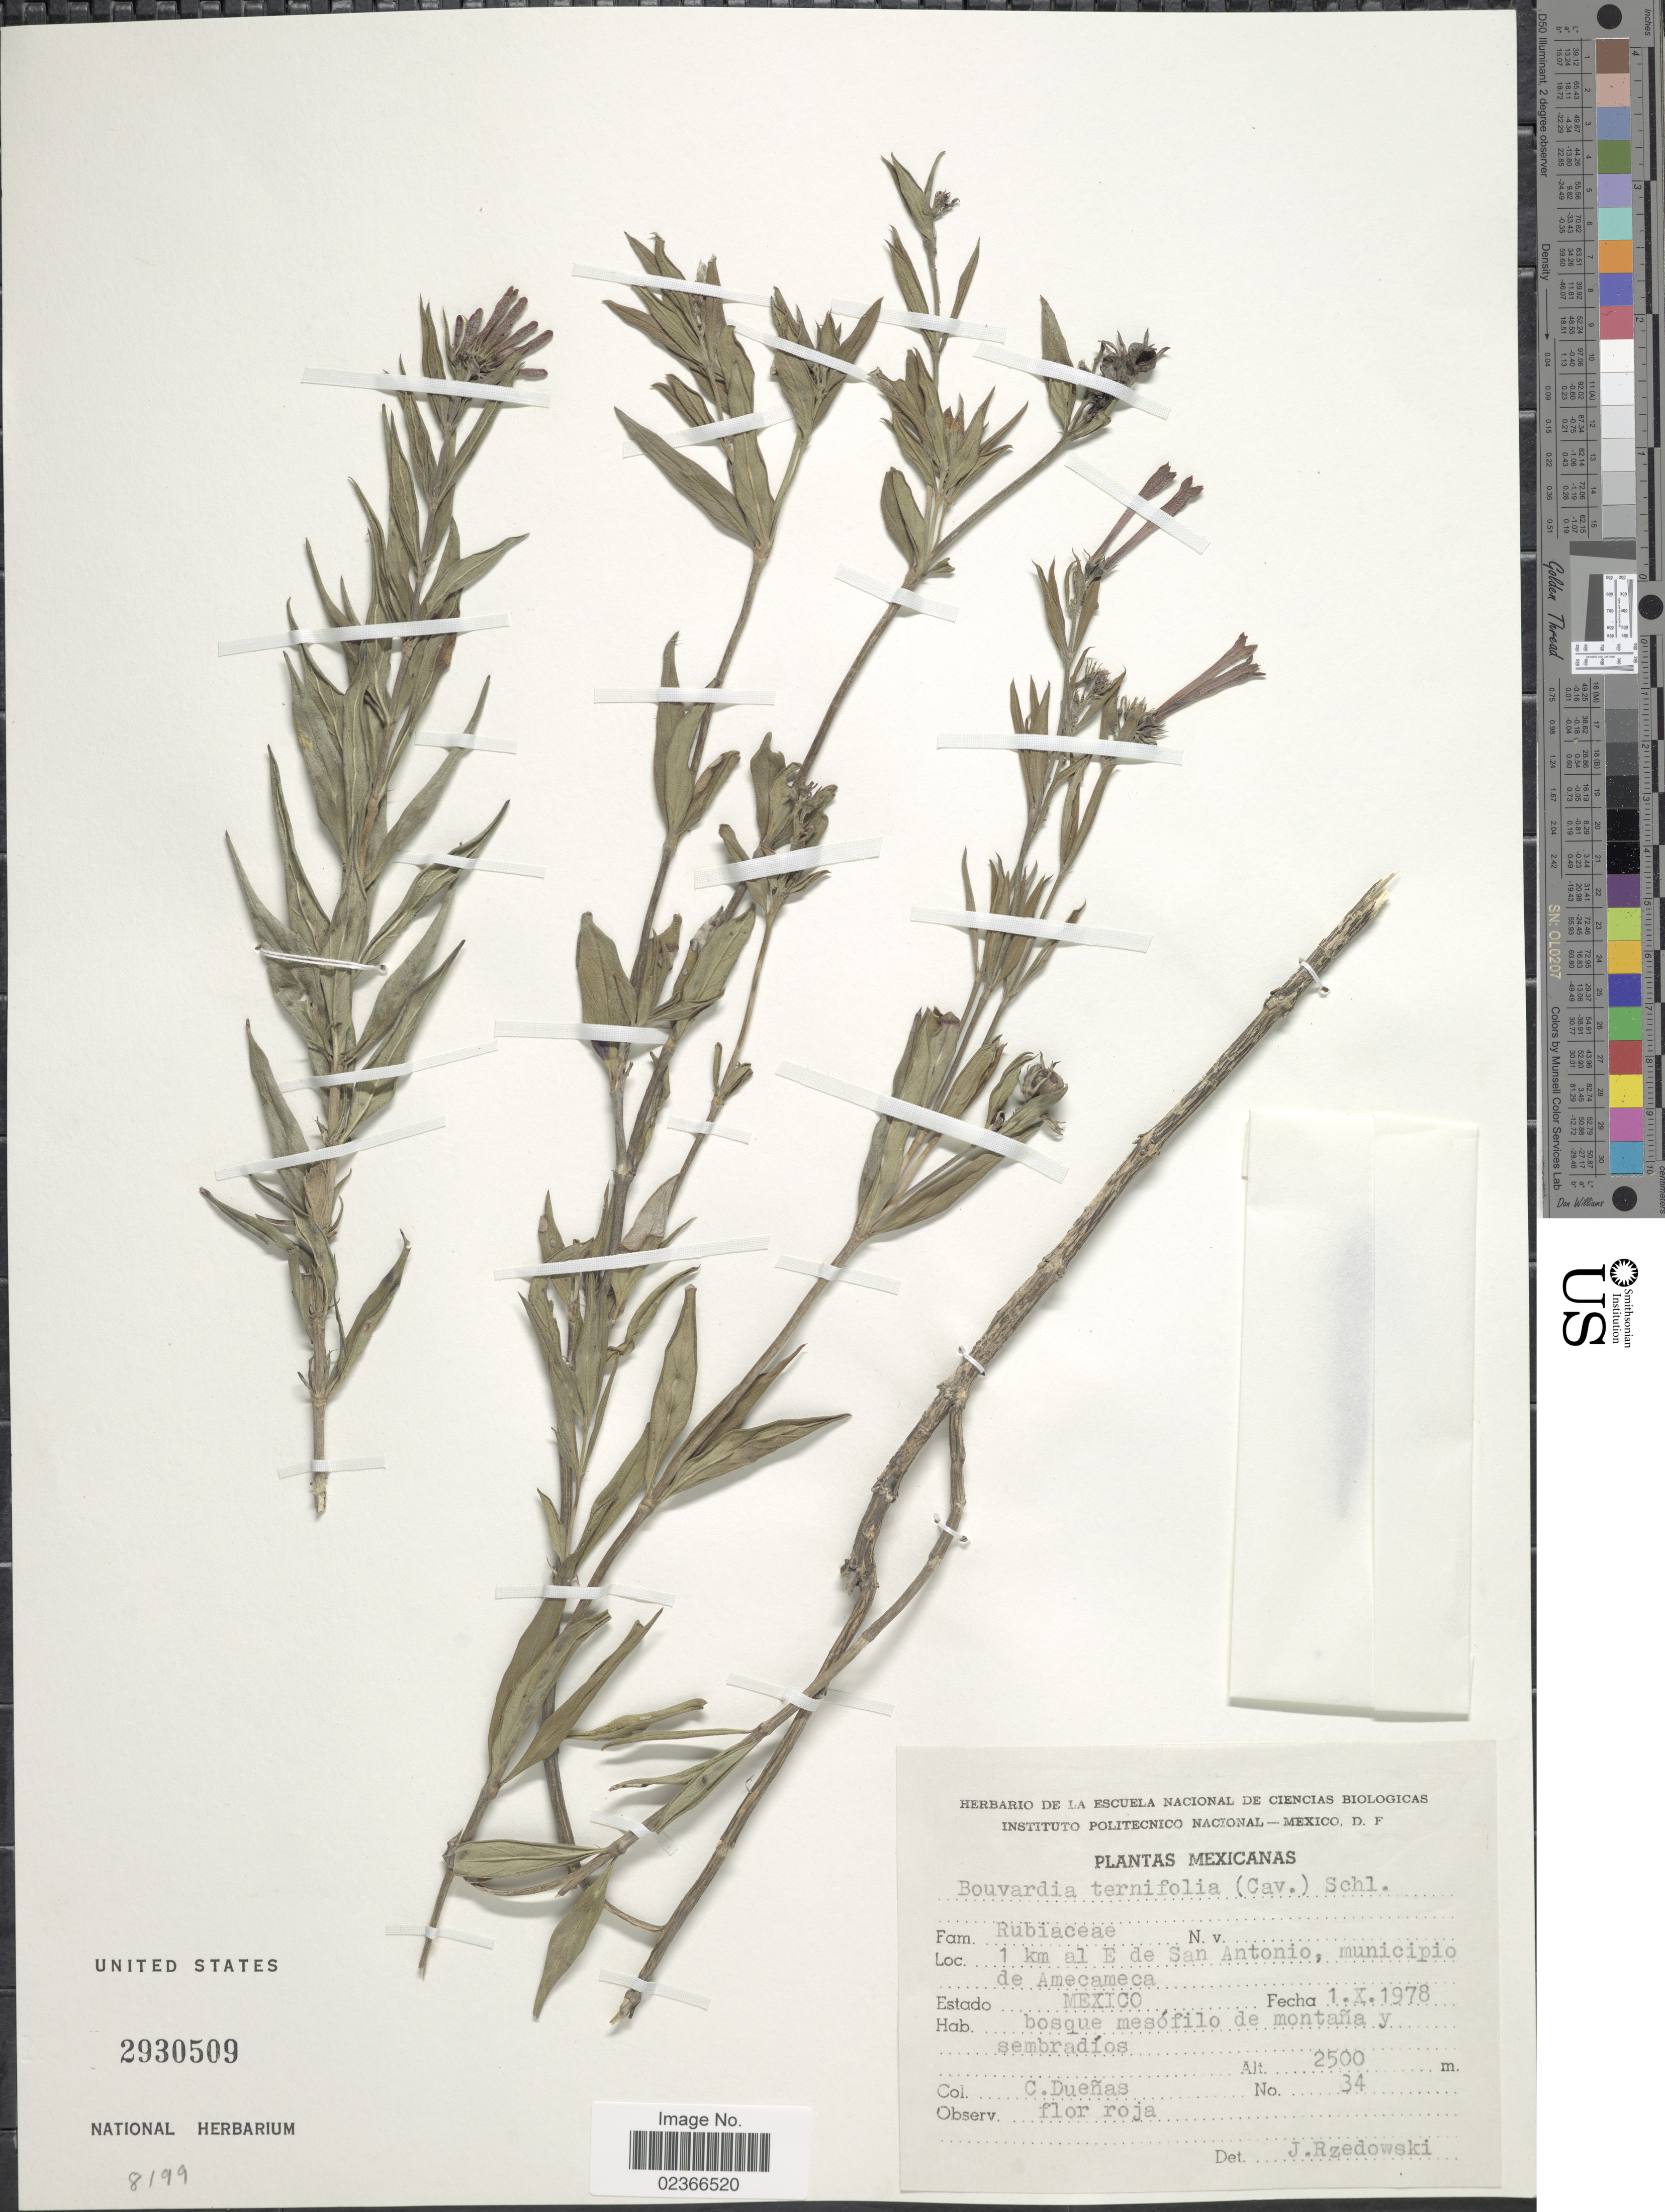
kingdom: Plantae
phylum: Tracheophyta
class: Magnoliopsida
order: Gentianales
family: Rubiaceae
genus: Bouvardia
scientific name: Bouvardia ternifolia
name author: (Cav.) Schltdl.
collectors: C. Dueñas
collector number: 34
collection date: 1978-10-01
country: Mexico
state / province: México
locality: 1 km al E de San Antonio, municipio de Amecameca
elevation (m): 2500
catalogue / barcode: US 2930509